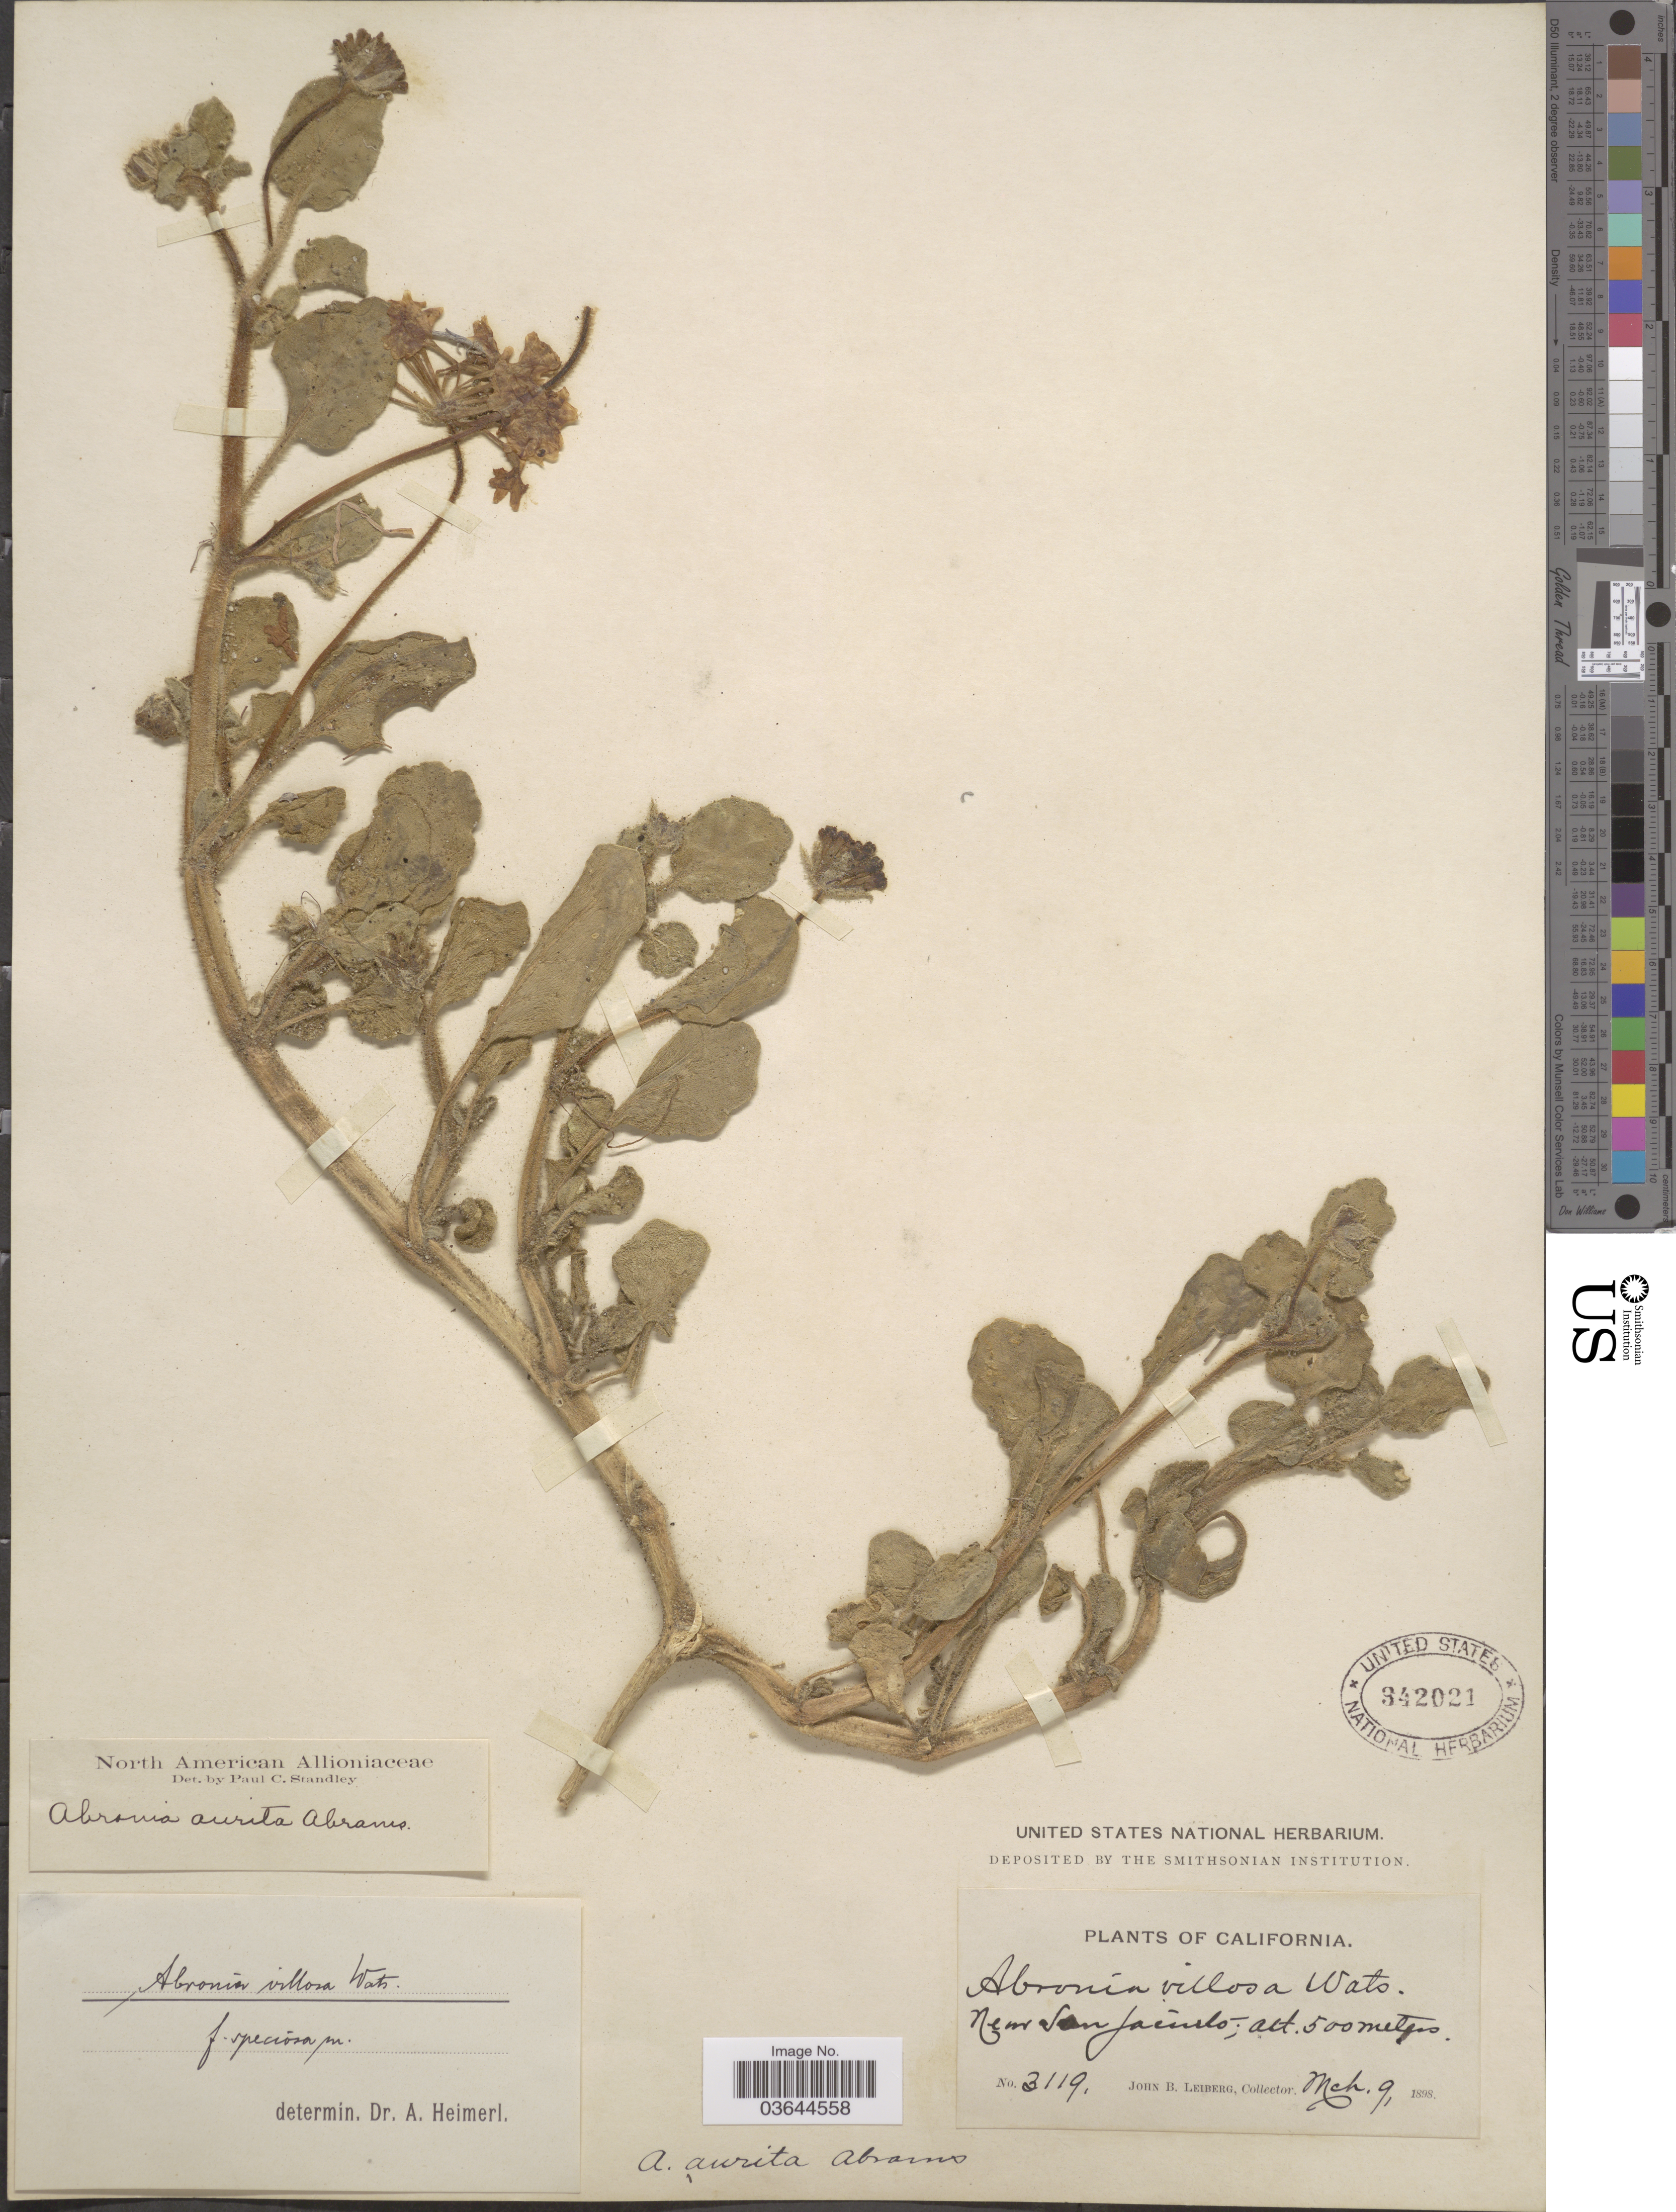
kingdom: Plantae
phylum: Tracheophyta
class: Magnoliopsida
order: Caryophyllales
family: Nyctaginaceae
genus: Abronia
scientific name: Abronia aurita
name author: Abrams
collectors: J. B. Leiberg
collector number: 3119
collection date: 1898-03-09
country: United States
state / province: California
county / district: Riverside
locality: New San Jacinto.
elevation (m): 500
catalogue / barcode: US 342021